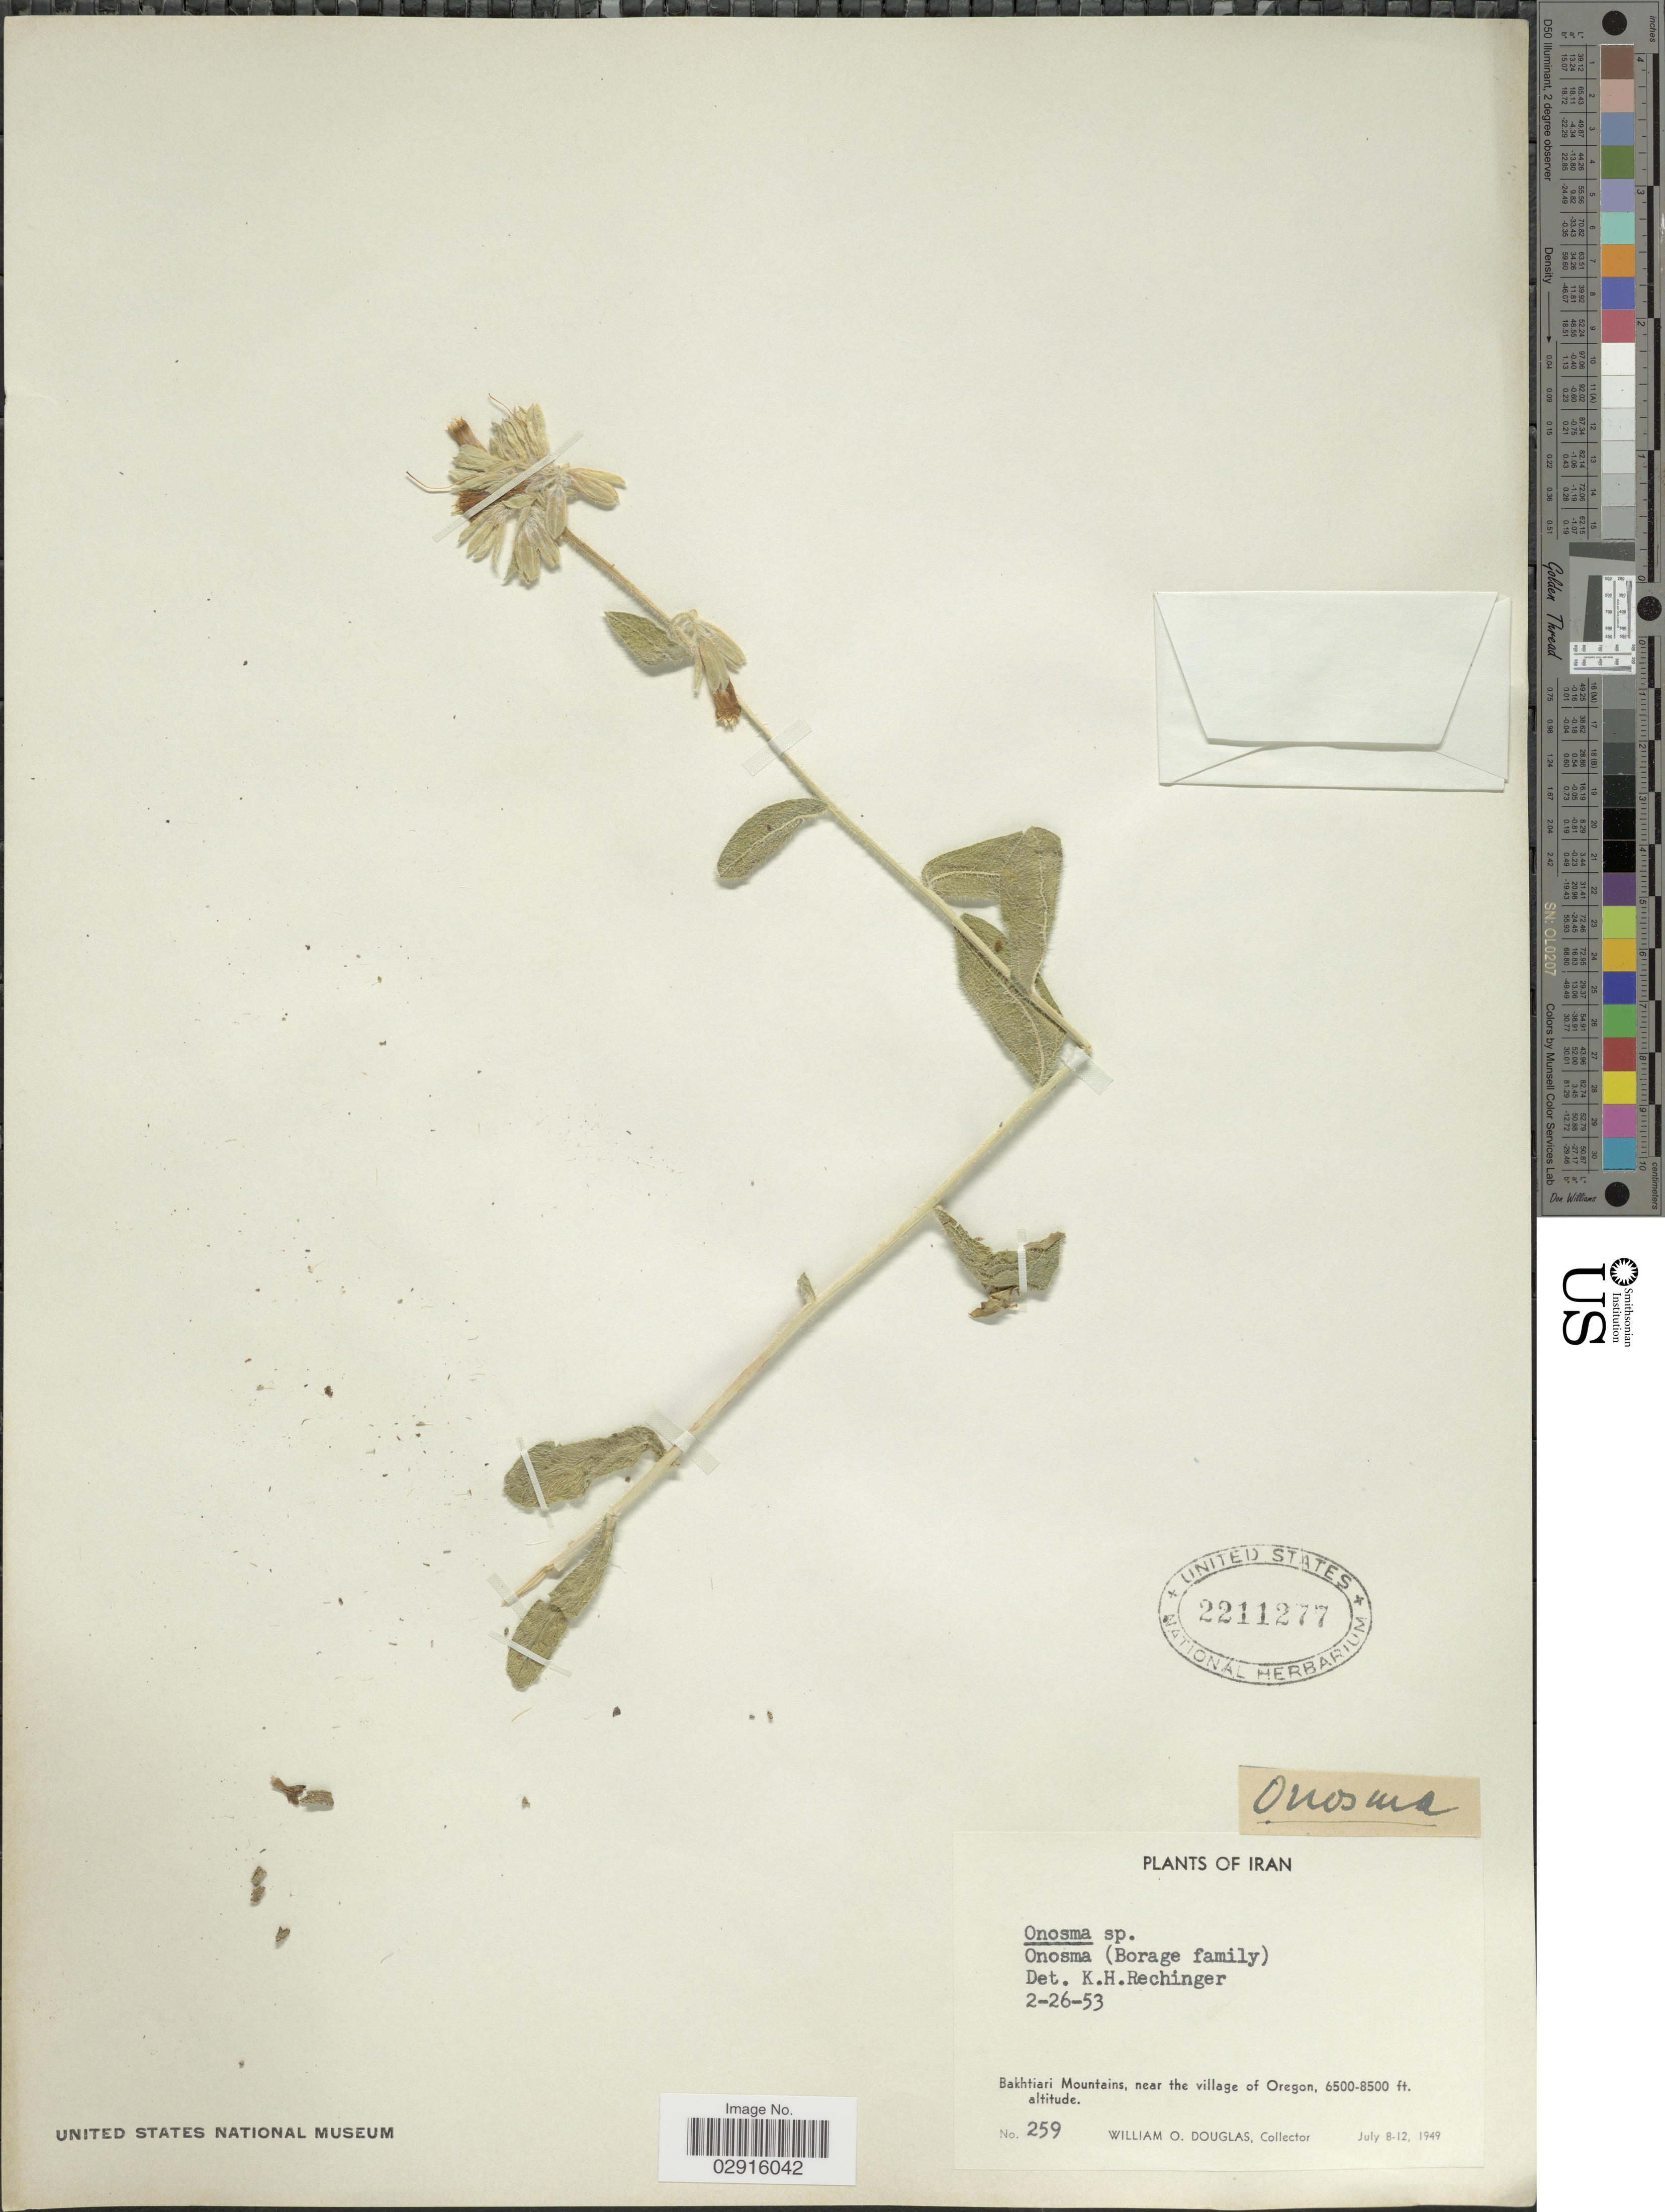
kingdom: Plantae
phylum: Tracheophyta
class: Magnoliopsida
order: Boraginales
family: Boraginaceae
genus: Onosma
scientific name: Onosma sp.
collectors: W. Douglas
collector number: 259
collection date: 1949-07-08/1949-07-12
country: Iran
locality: Bakhtiari Mountains, near the village of Oregon.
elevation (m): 1981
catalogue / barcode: US 2211277